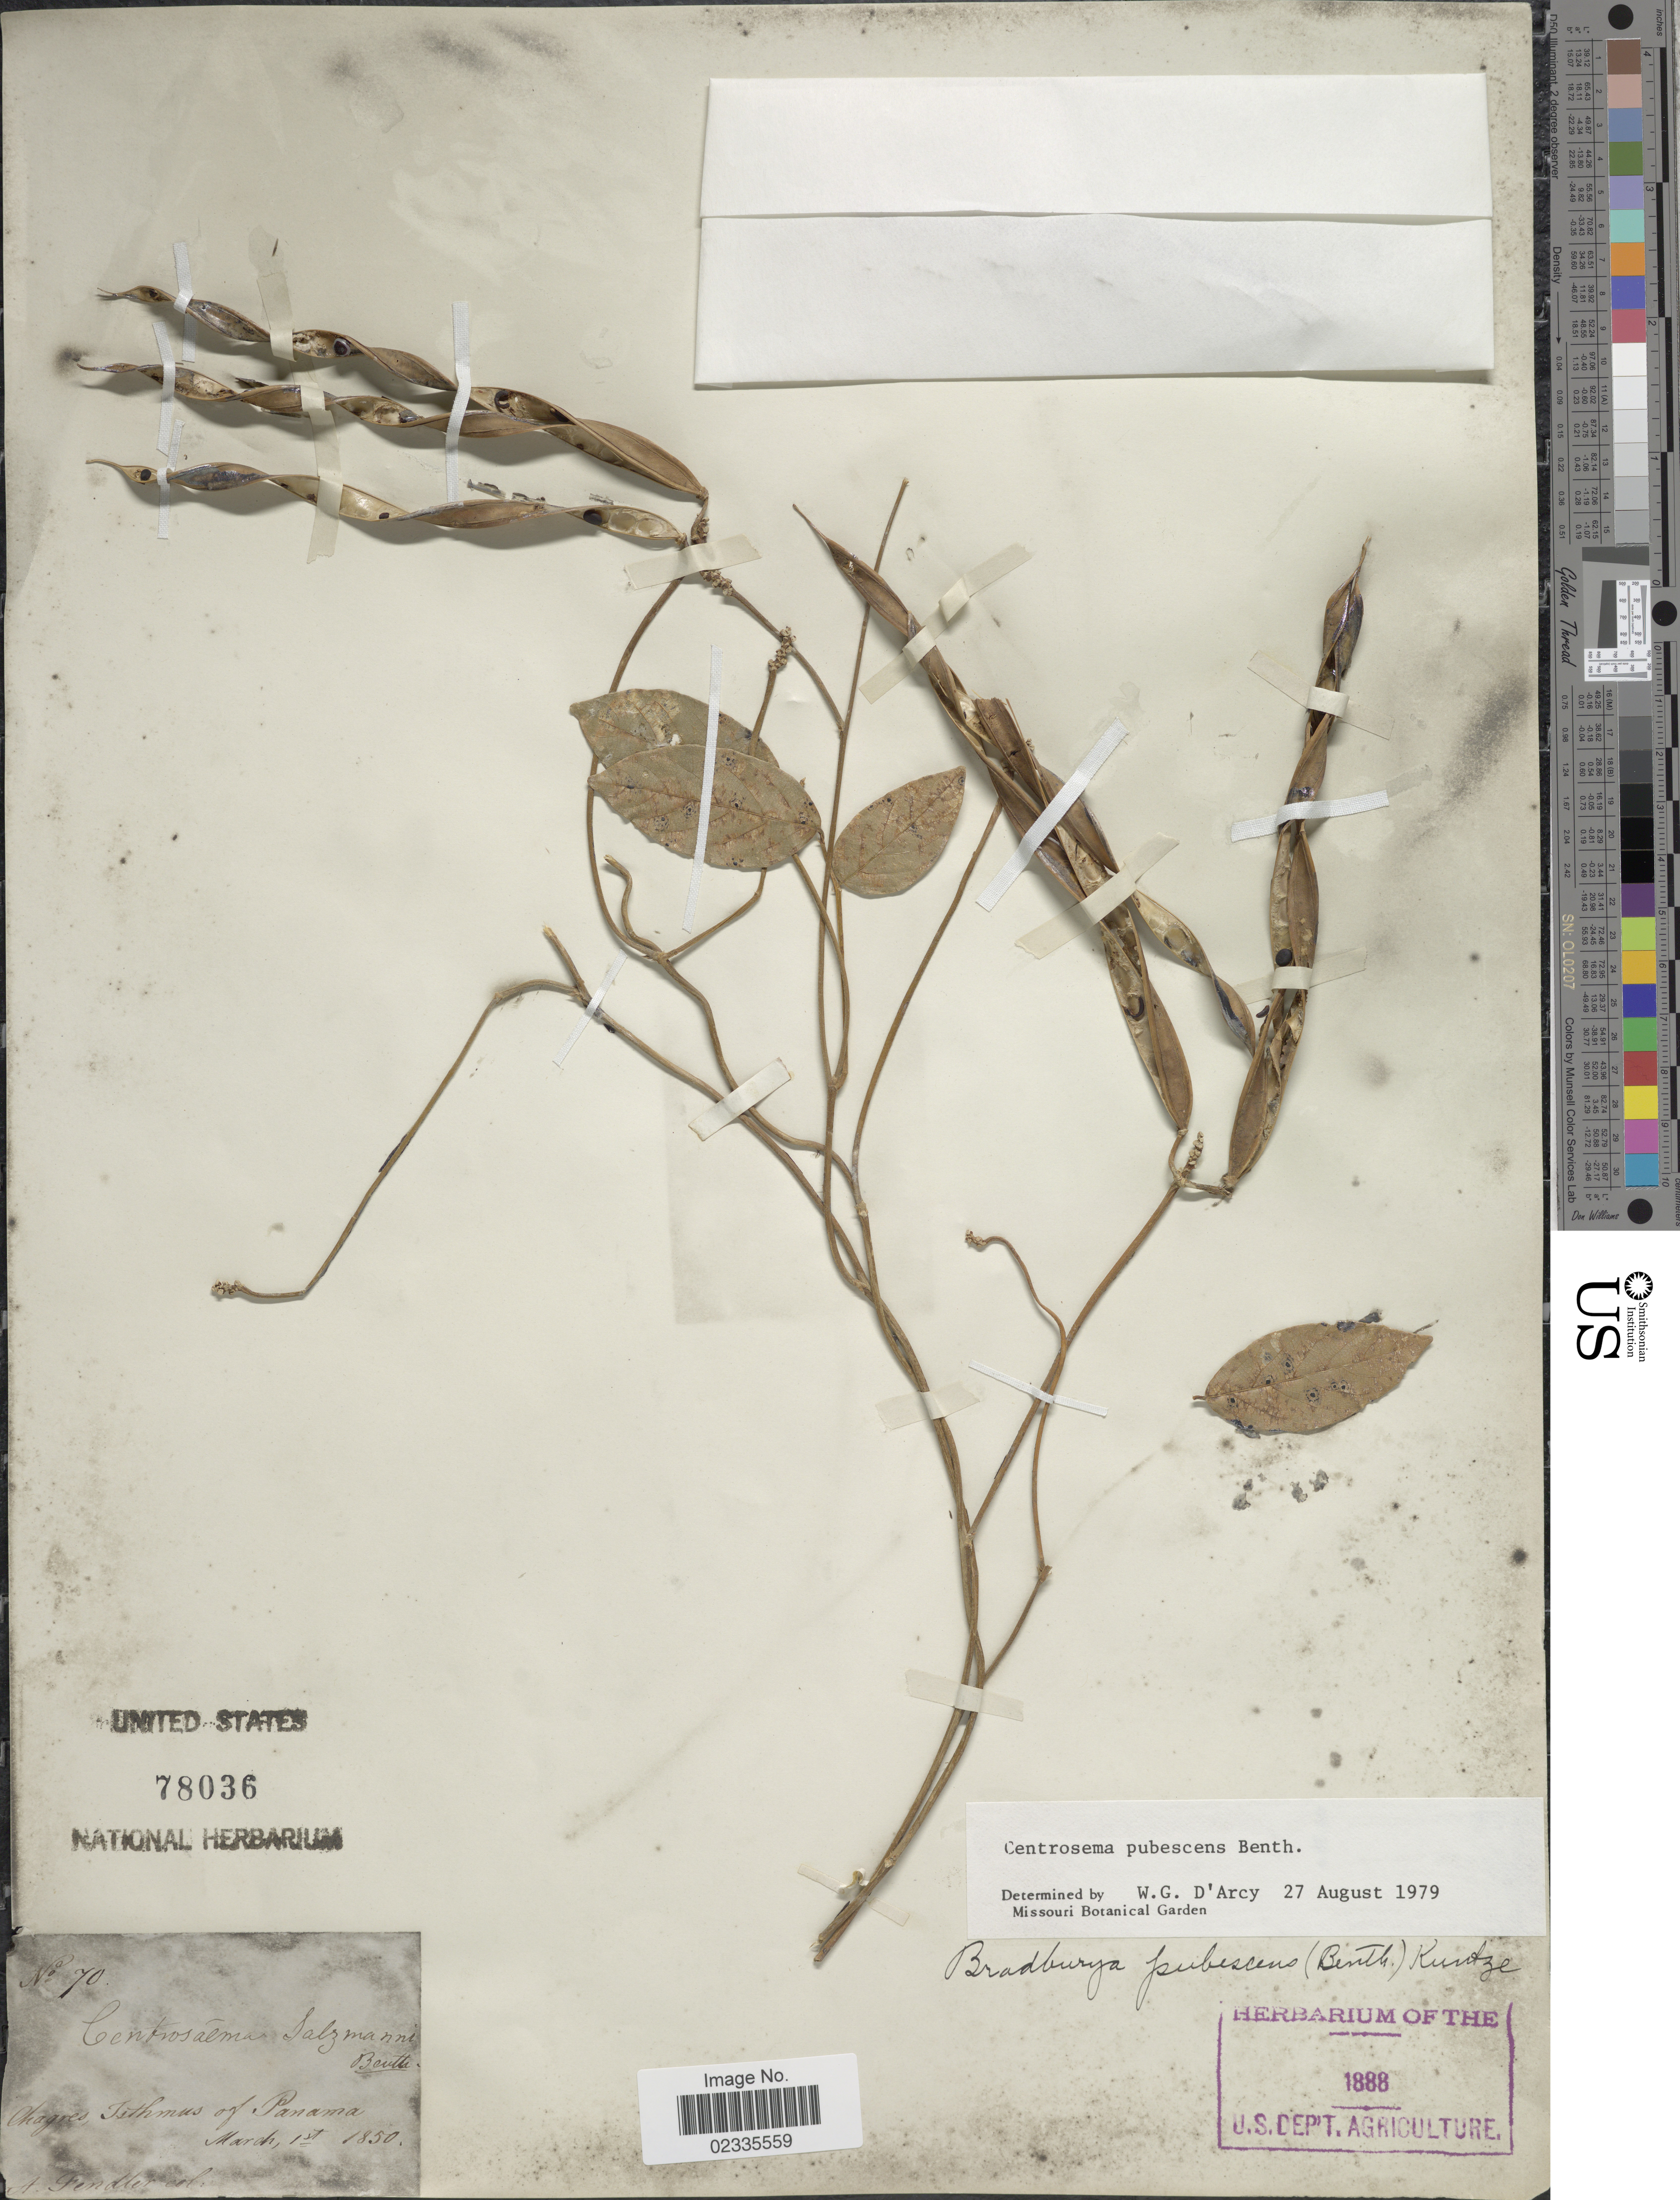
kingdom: Plantae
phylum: Tracheophyta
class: Magnoliopsida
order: Fabales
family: Fabaceae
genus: Centrosema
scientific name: Centrosema pubescens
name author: Benth.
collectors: A. Fendler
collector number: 70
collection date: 1850-03-01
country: Panama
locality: Chagres, Isthmus of Panama